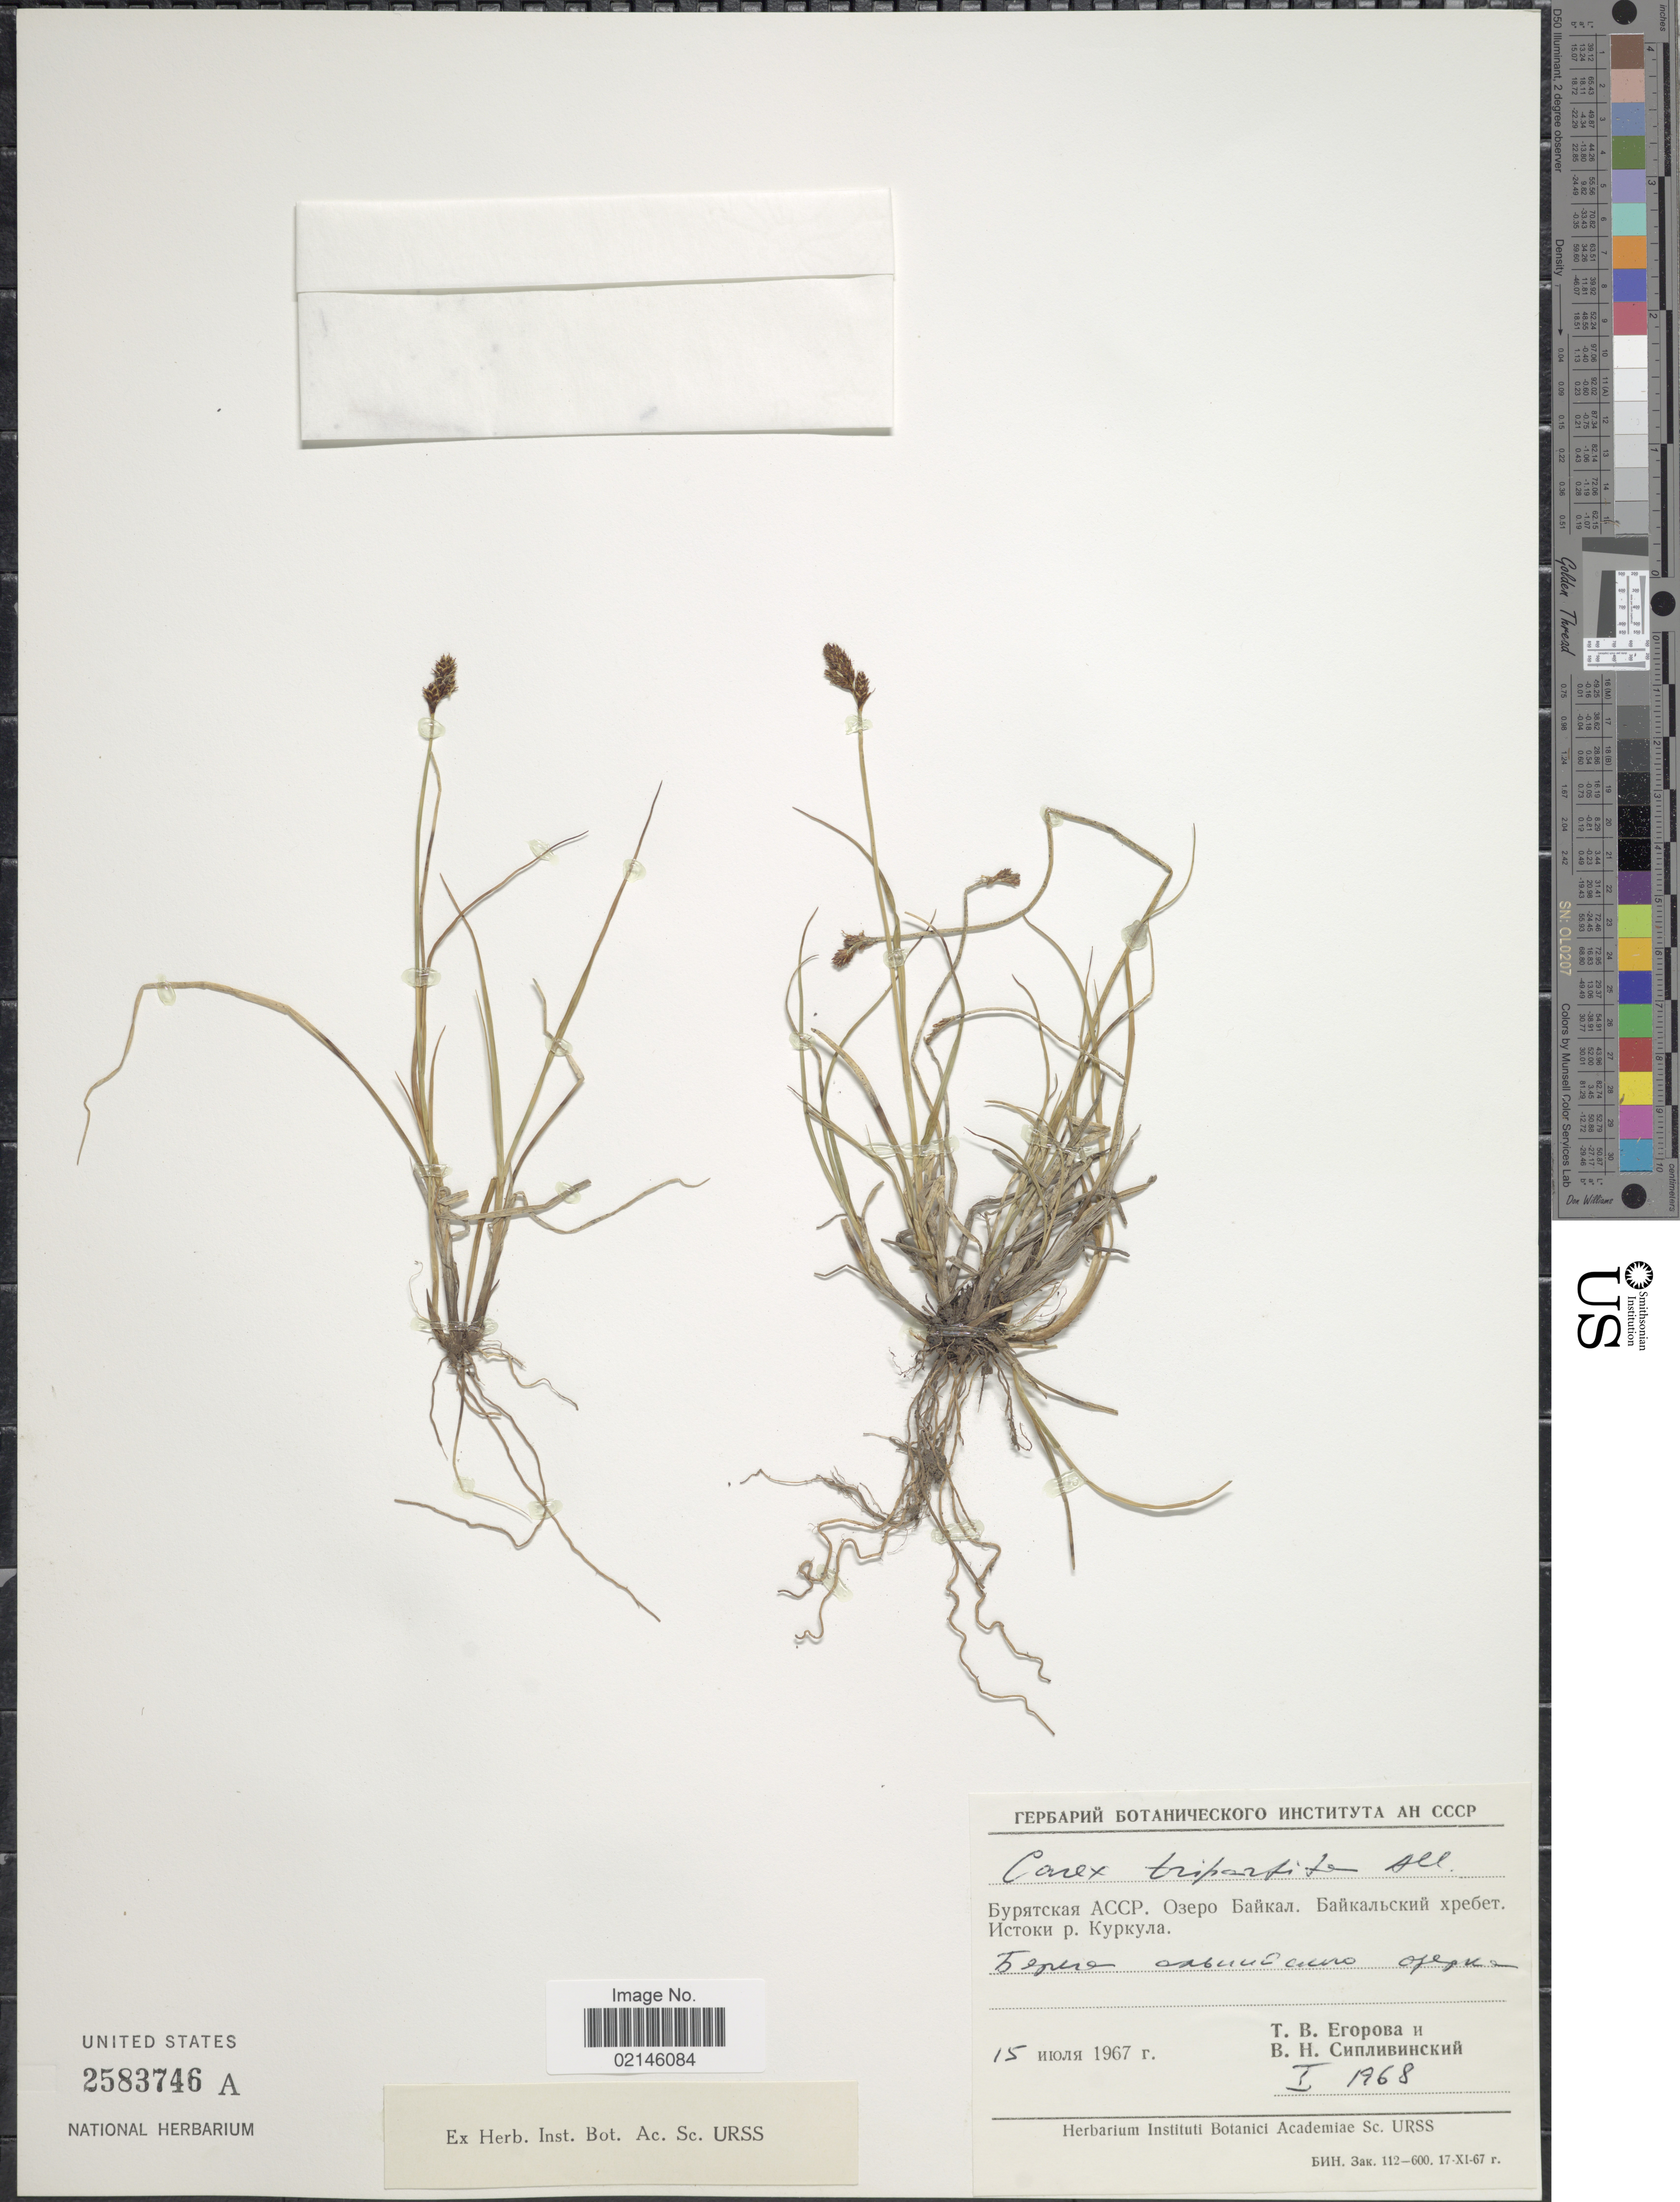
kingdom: Plantae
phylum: Tracheophyta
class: Liliopsida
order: Poales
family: Cyperaceae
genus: Carex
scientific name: Carex lachenalii subsp. lachenalii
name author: Schkuhr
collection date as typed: Transcribed d/m/y: 15/X/1967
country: U.S.S.R.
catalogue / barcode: US 2583746A